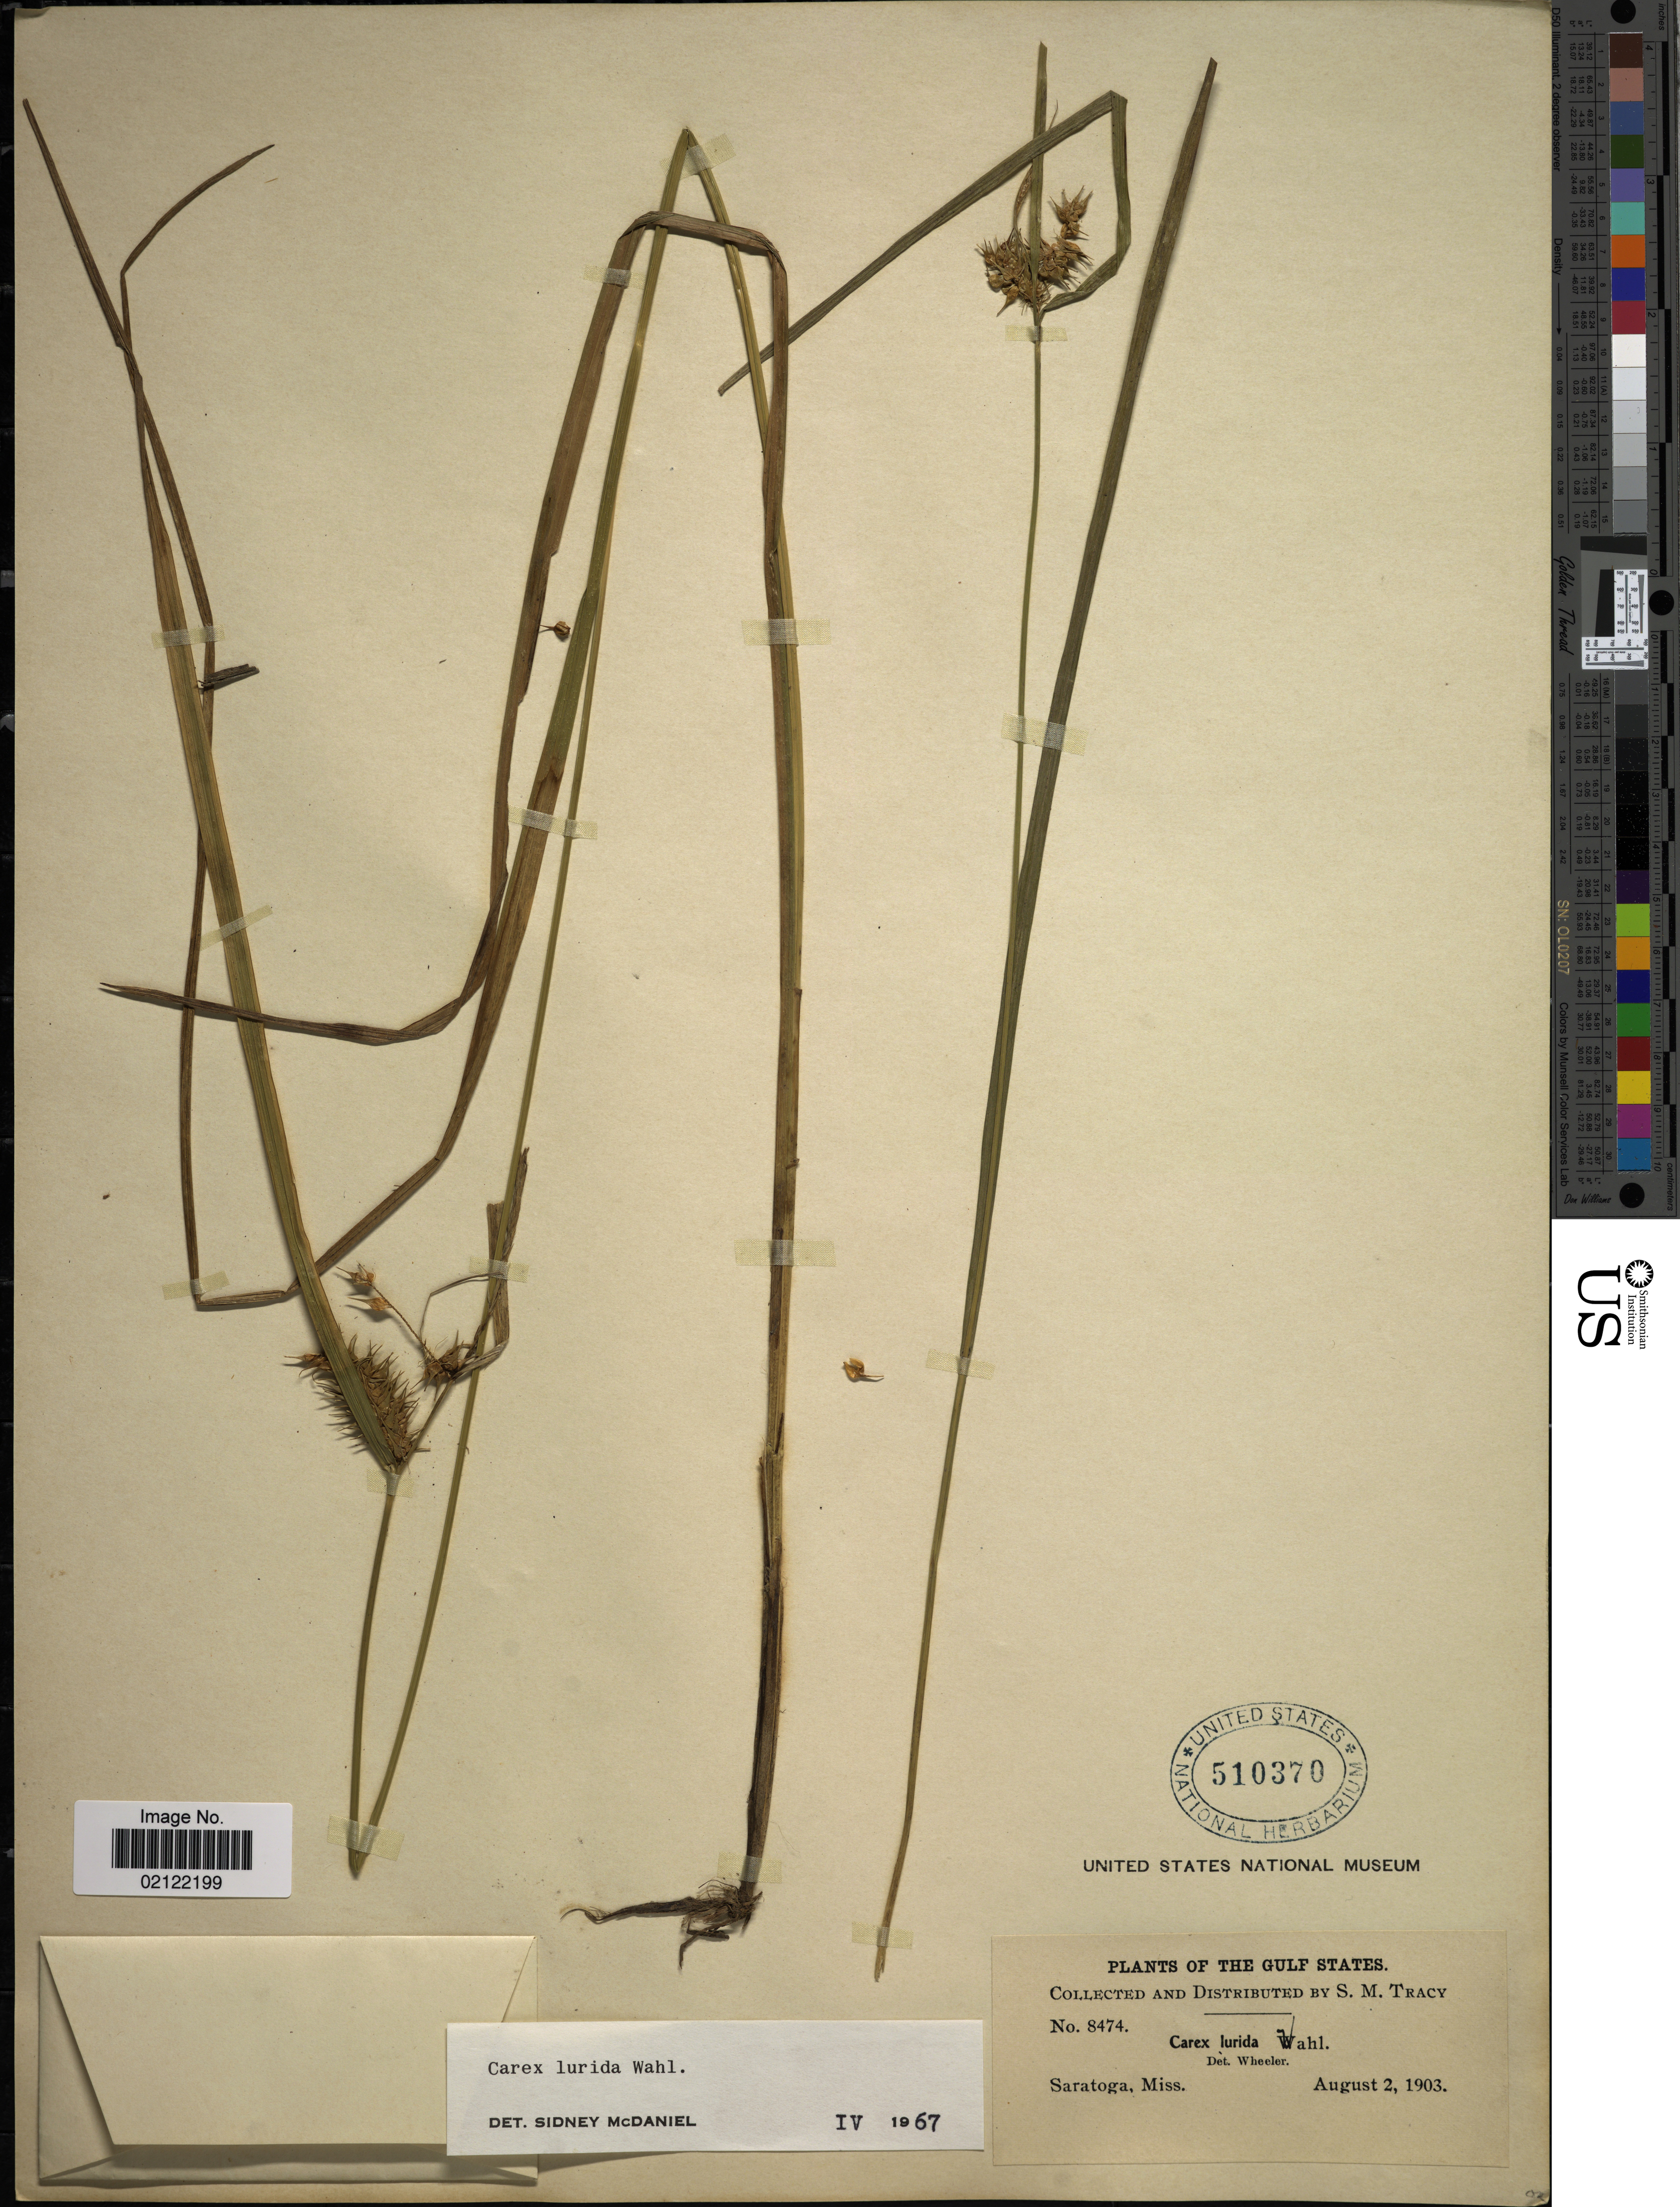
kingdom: Plantae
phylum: Tracheophyta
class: Liliopsida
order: Poales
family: Cyperaceae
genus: Carex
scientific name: Carex lurida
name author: Wahlenb.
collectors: S. M. Tracy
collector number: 8474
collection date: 1903-08-02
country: United States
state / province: Mississippi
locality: Gulf States, Saratoga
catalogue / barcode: US 510370